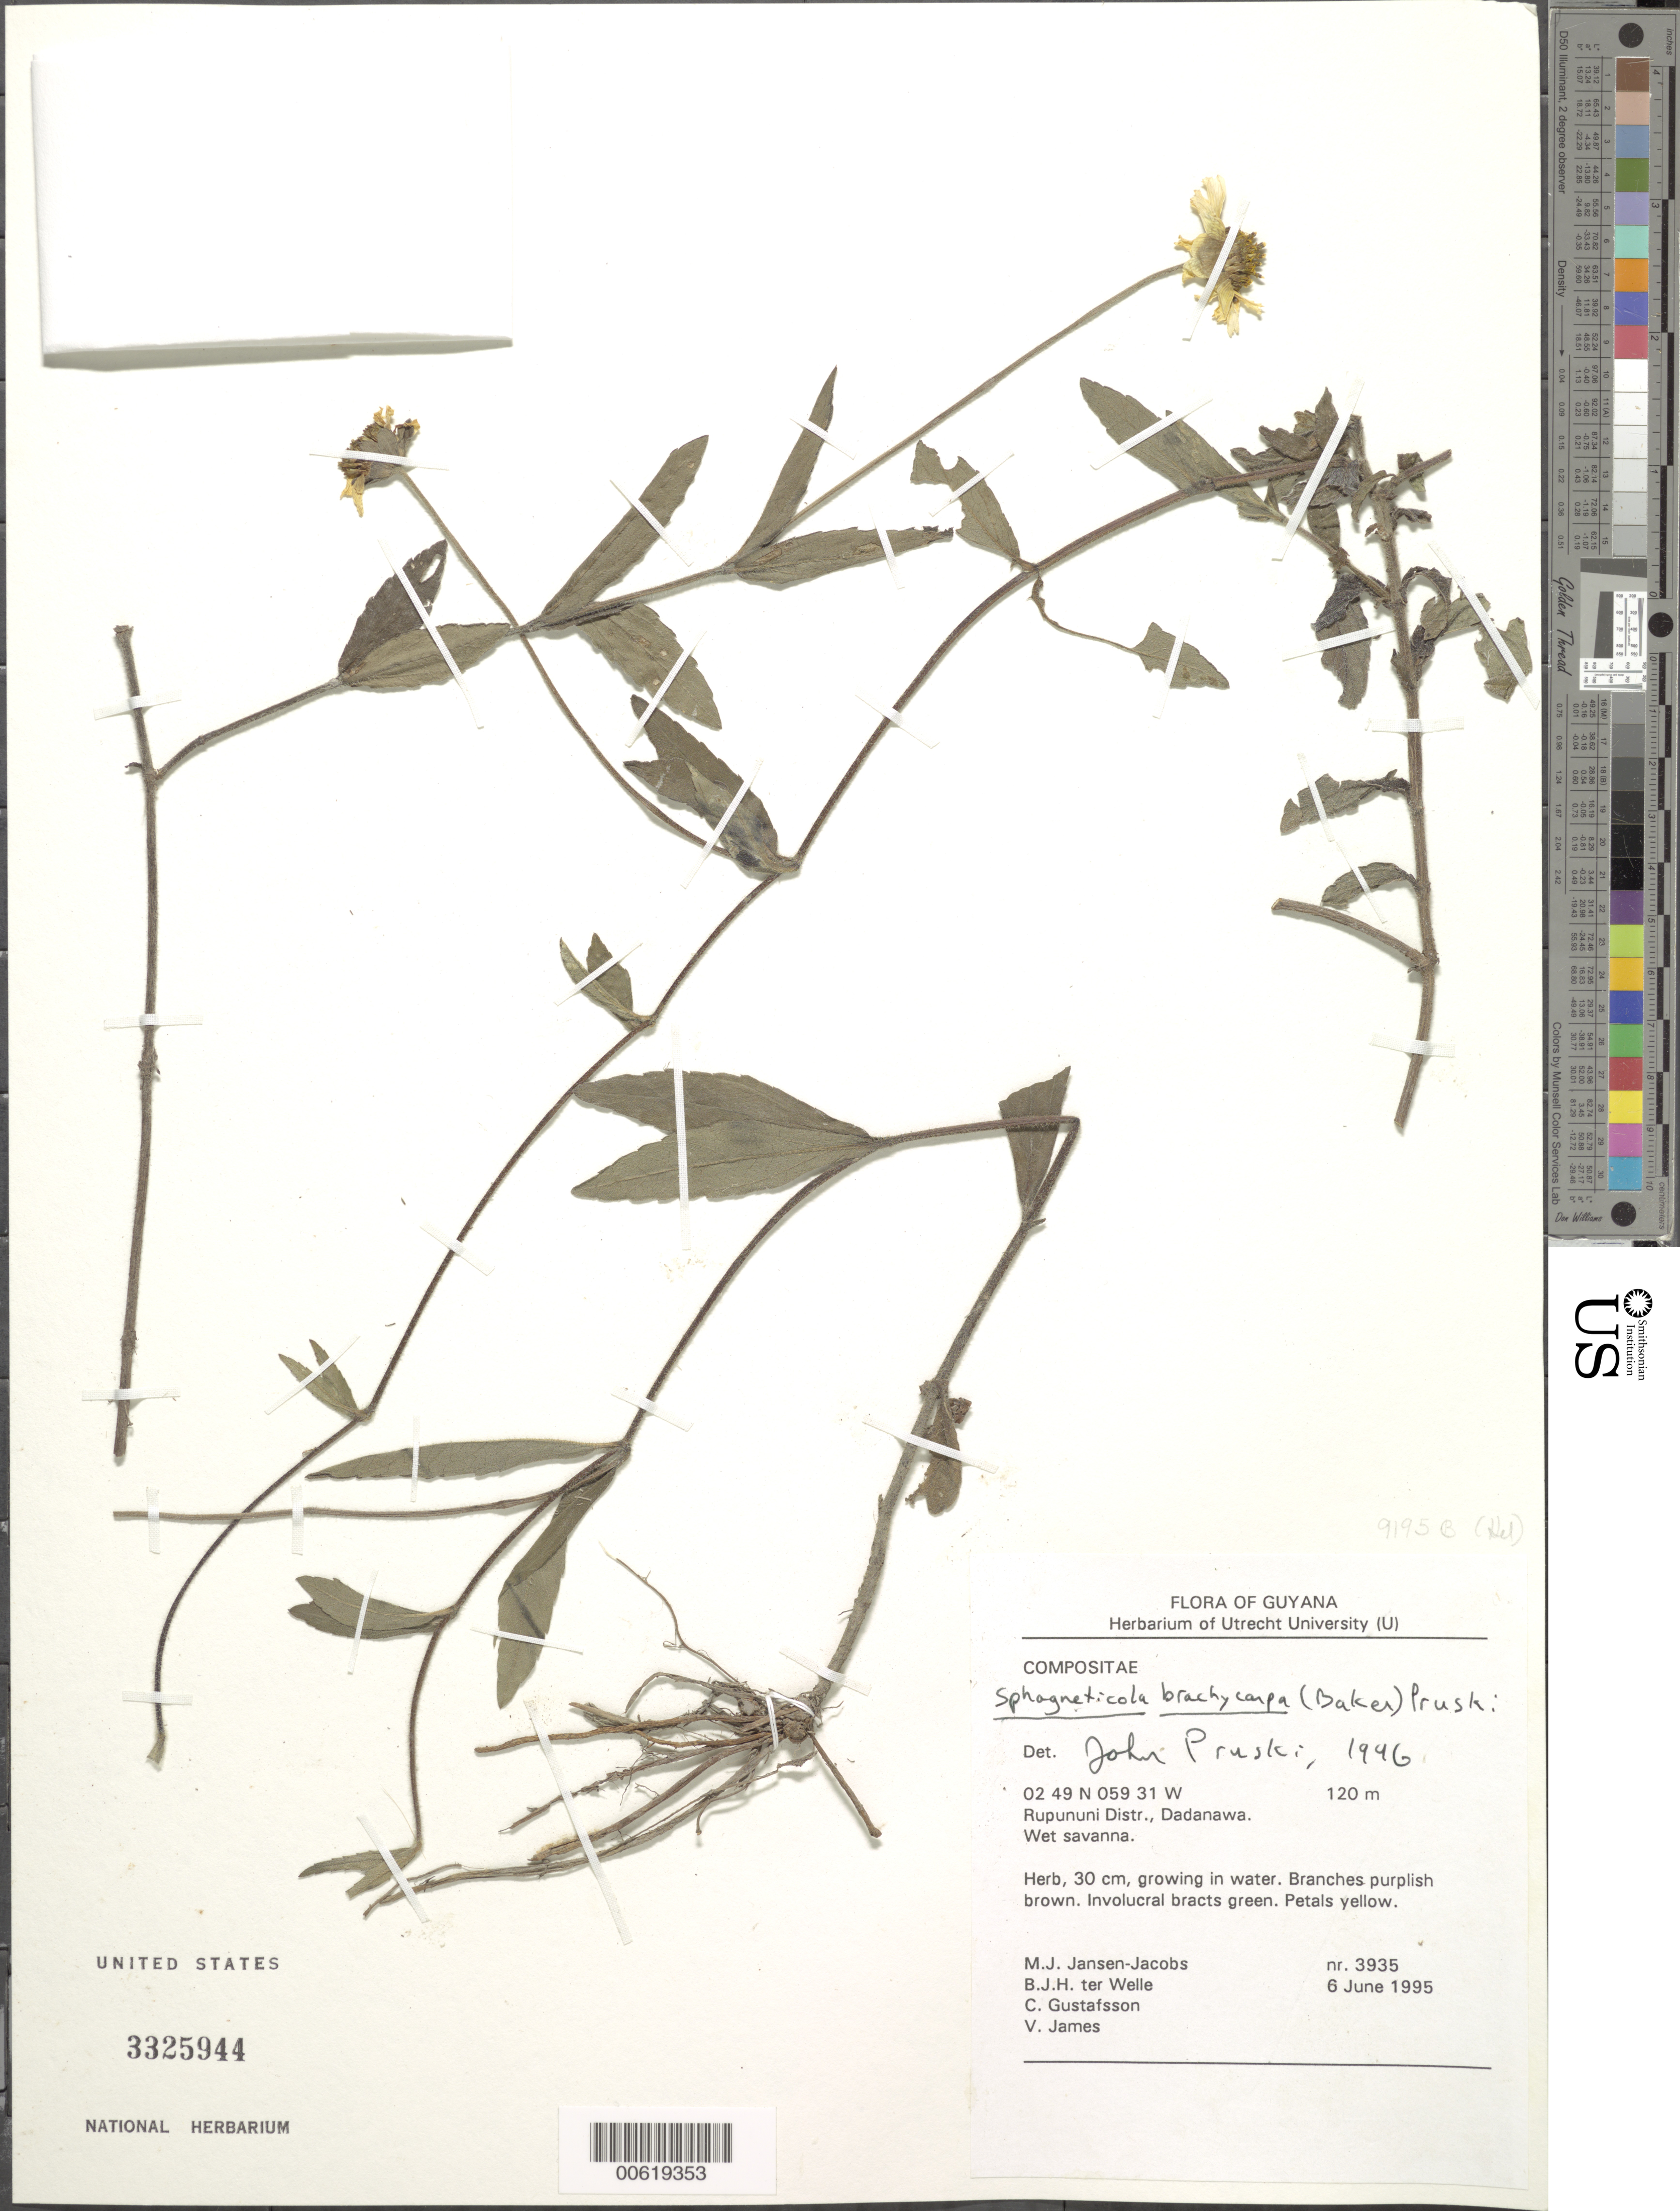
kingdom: Plantae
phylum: Tracheophyta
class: Magnoliopsida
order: Asterales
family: Asteraceae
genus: Sphagneticola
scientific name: Sphagneticola brachycarpa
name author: (Baker) Pruski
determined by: Pruski, J. F.; Funk, V. A.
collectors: M. J. Jansen-Jacobs, B. Welle, C. G. Gustafsson & V. James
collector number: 3935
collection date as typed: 6-Jun-95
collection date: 1995-06-06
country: Guyana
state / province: U. Takutu-U. Essequibo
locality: Dadanawa, Rupununi River, Rupununi District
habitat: Wet savanna, growing in water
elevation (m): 120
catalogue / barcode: US 3325944